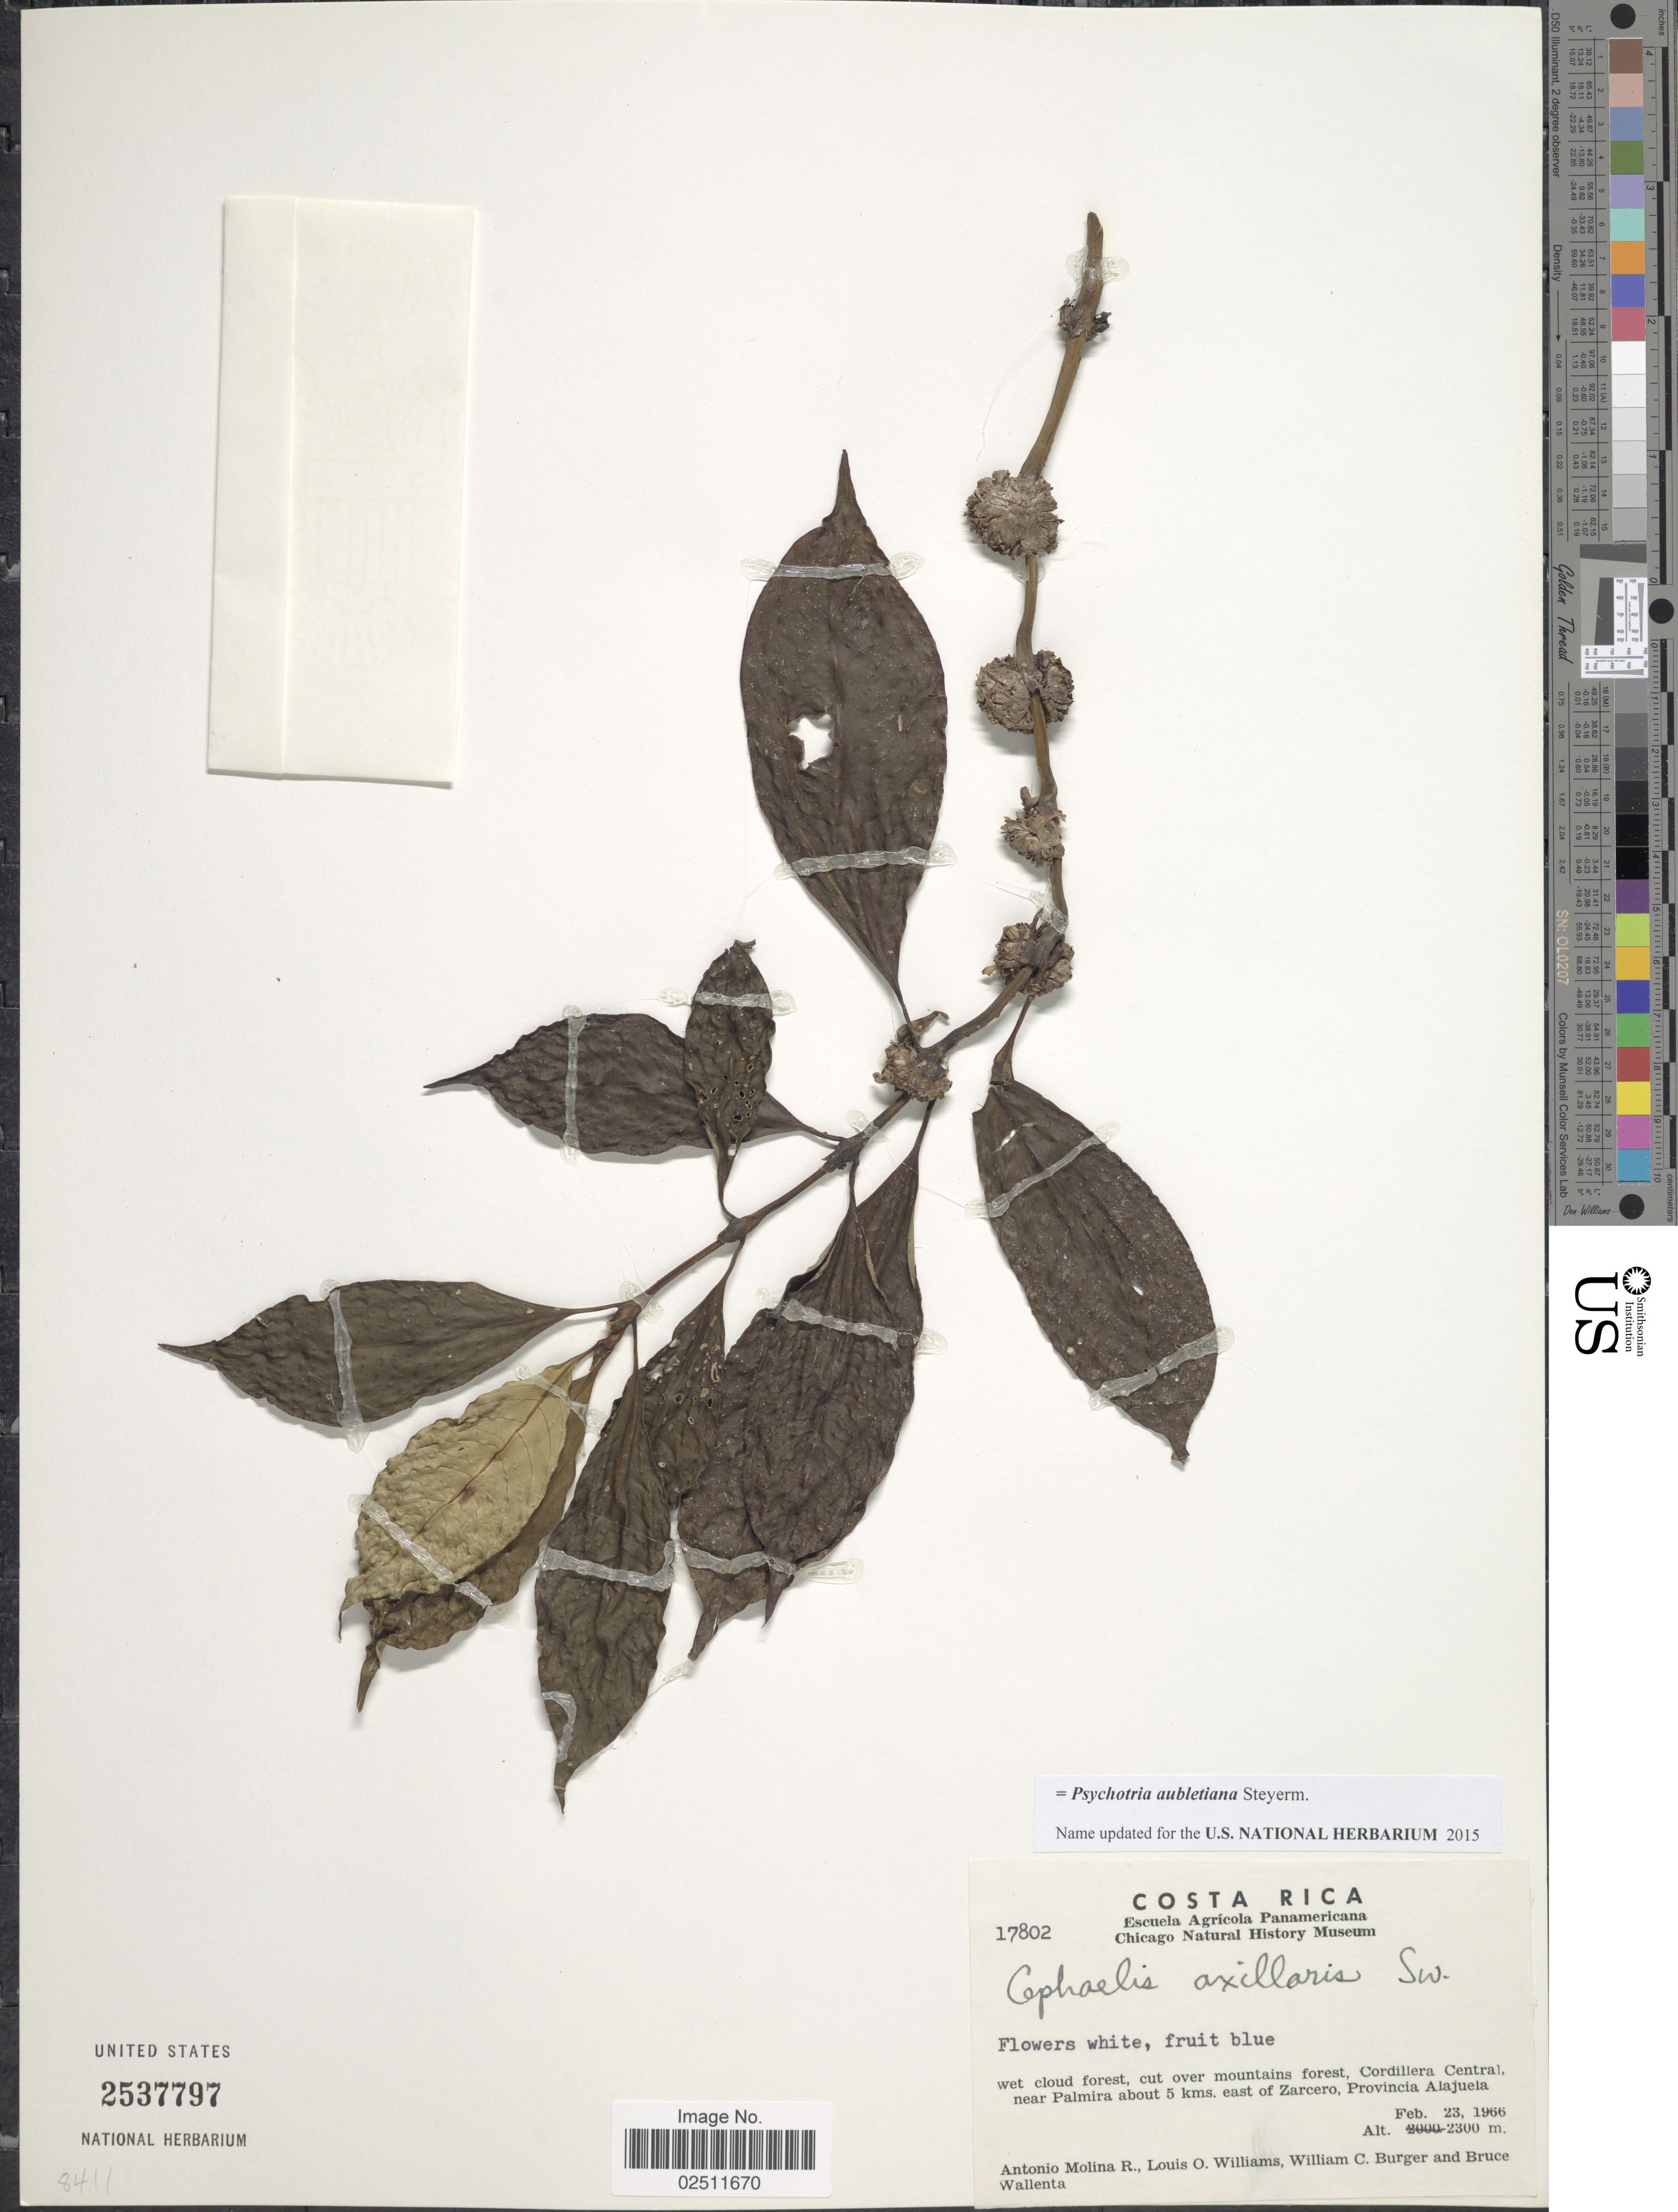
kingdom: Plantae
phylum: Tracheophyta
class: Magnoliopsida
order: Gentianales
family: Rubiaceae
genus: Psychotria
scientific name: Psychotria aubletiana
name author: Steyerm.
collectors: A. Molina R., L. O. Williams, W. Burger & B. Wallenta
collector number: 17802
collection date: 1966-02-23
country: Costa Rica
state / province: Alajuela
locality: Wet cloud forest, cut over mountains forest, Cordillera Central, near Palmira about 5 kms. east of Zarcero.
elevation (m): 2300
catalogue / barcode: US 2537797